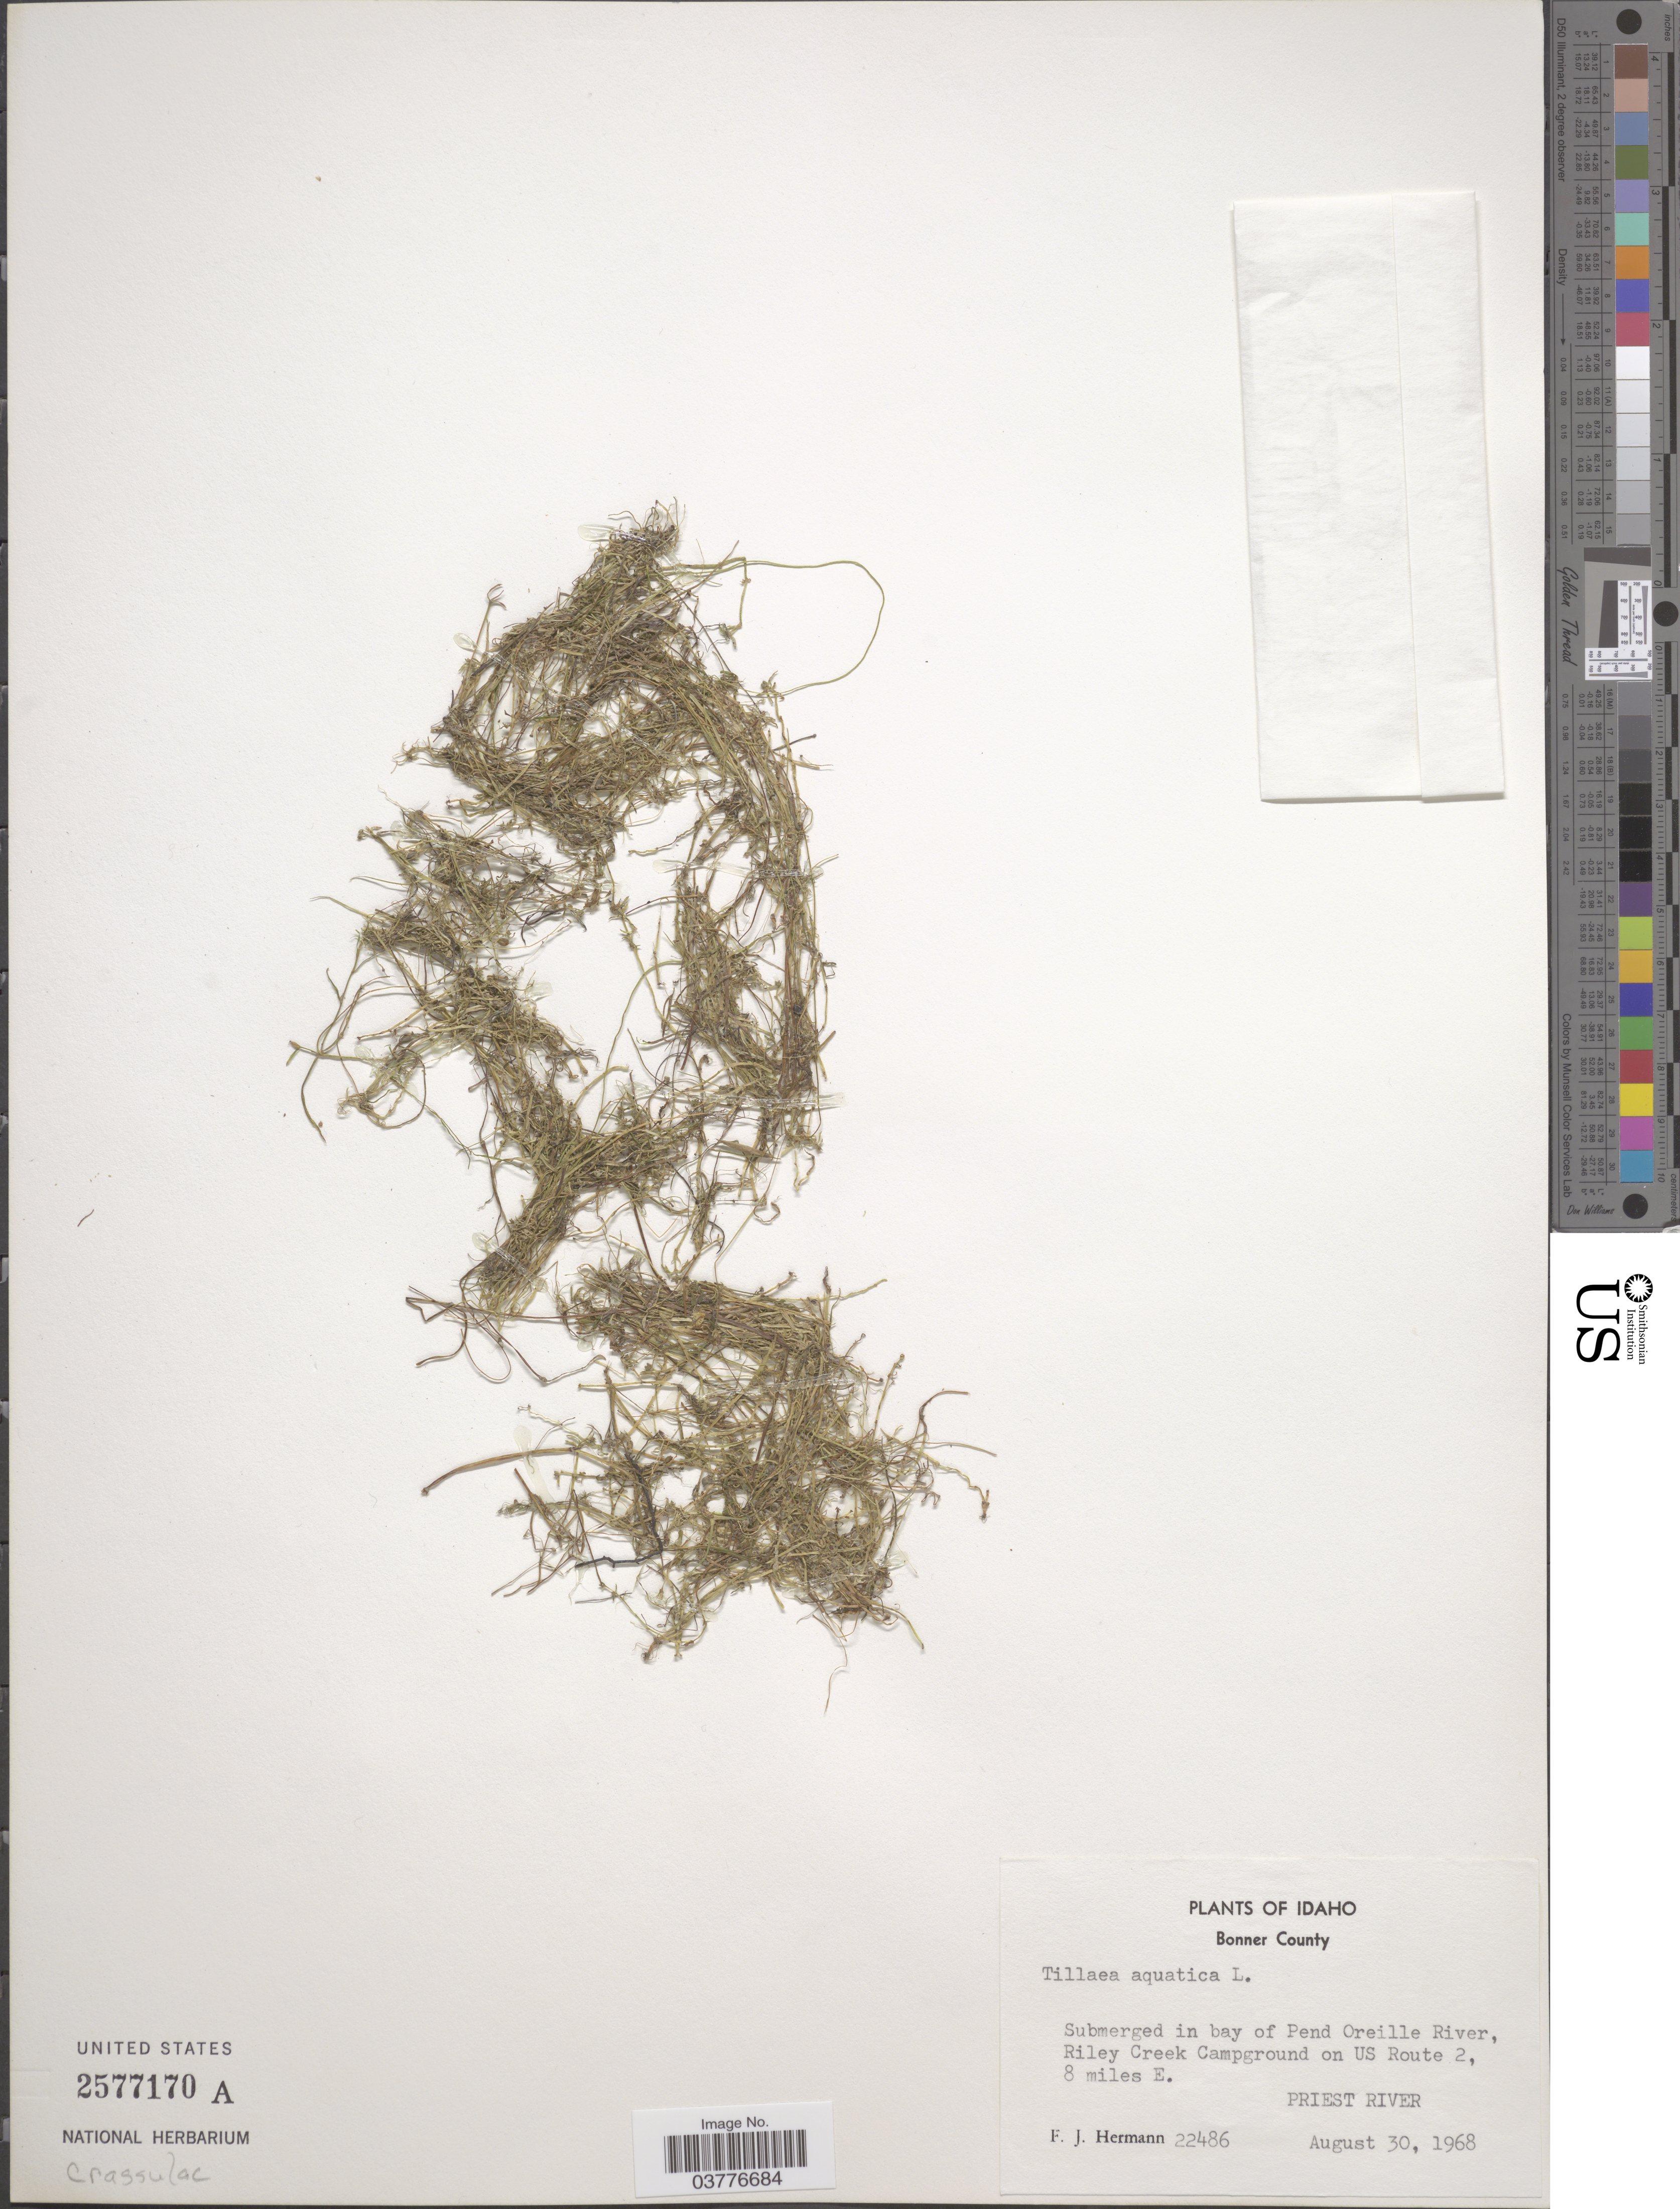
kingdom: Plantae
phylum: Tracheophyta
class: Magnoliopsida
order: Saxifragales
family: Crassulaceae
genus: Crassula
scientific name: Crassula aquatica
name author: (L.) Schönland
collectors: F. J. Hermann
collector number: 22486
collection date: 1968-08-30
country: United States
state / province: Idaho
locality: Bonner County. Submerged in bay of Pend Oreille River, Riley Creek Campground on US Route 2, 8 miles E. Priest River.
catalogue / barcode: US 2577170A